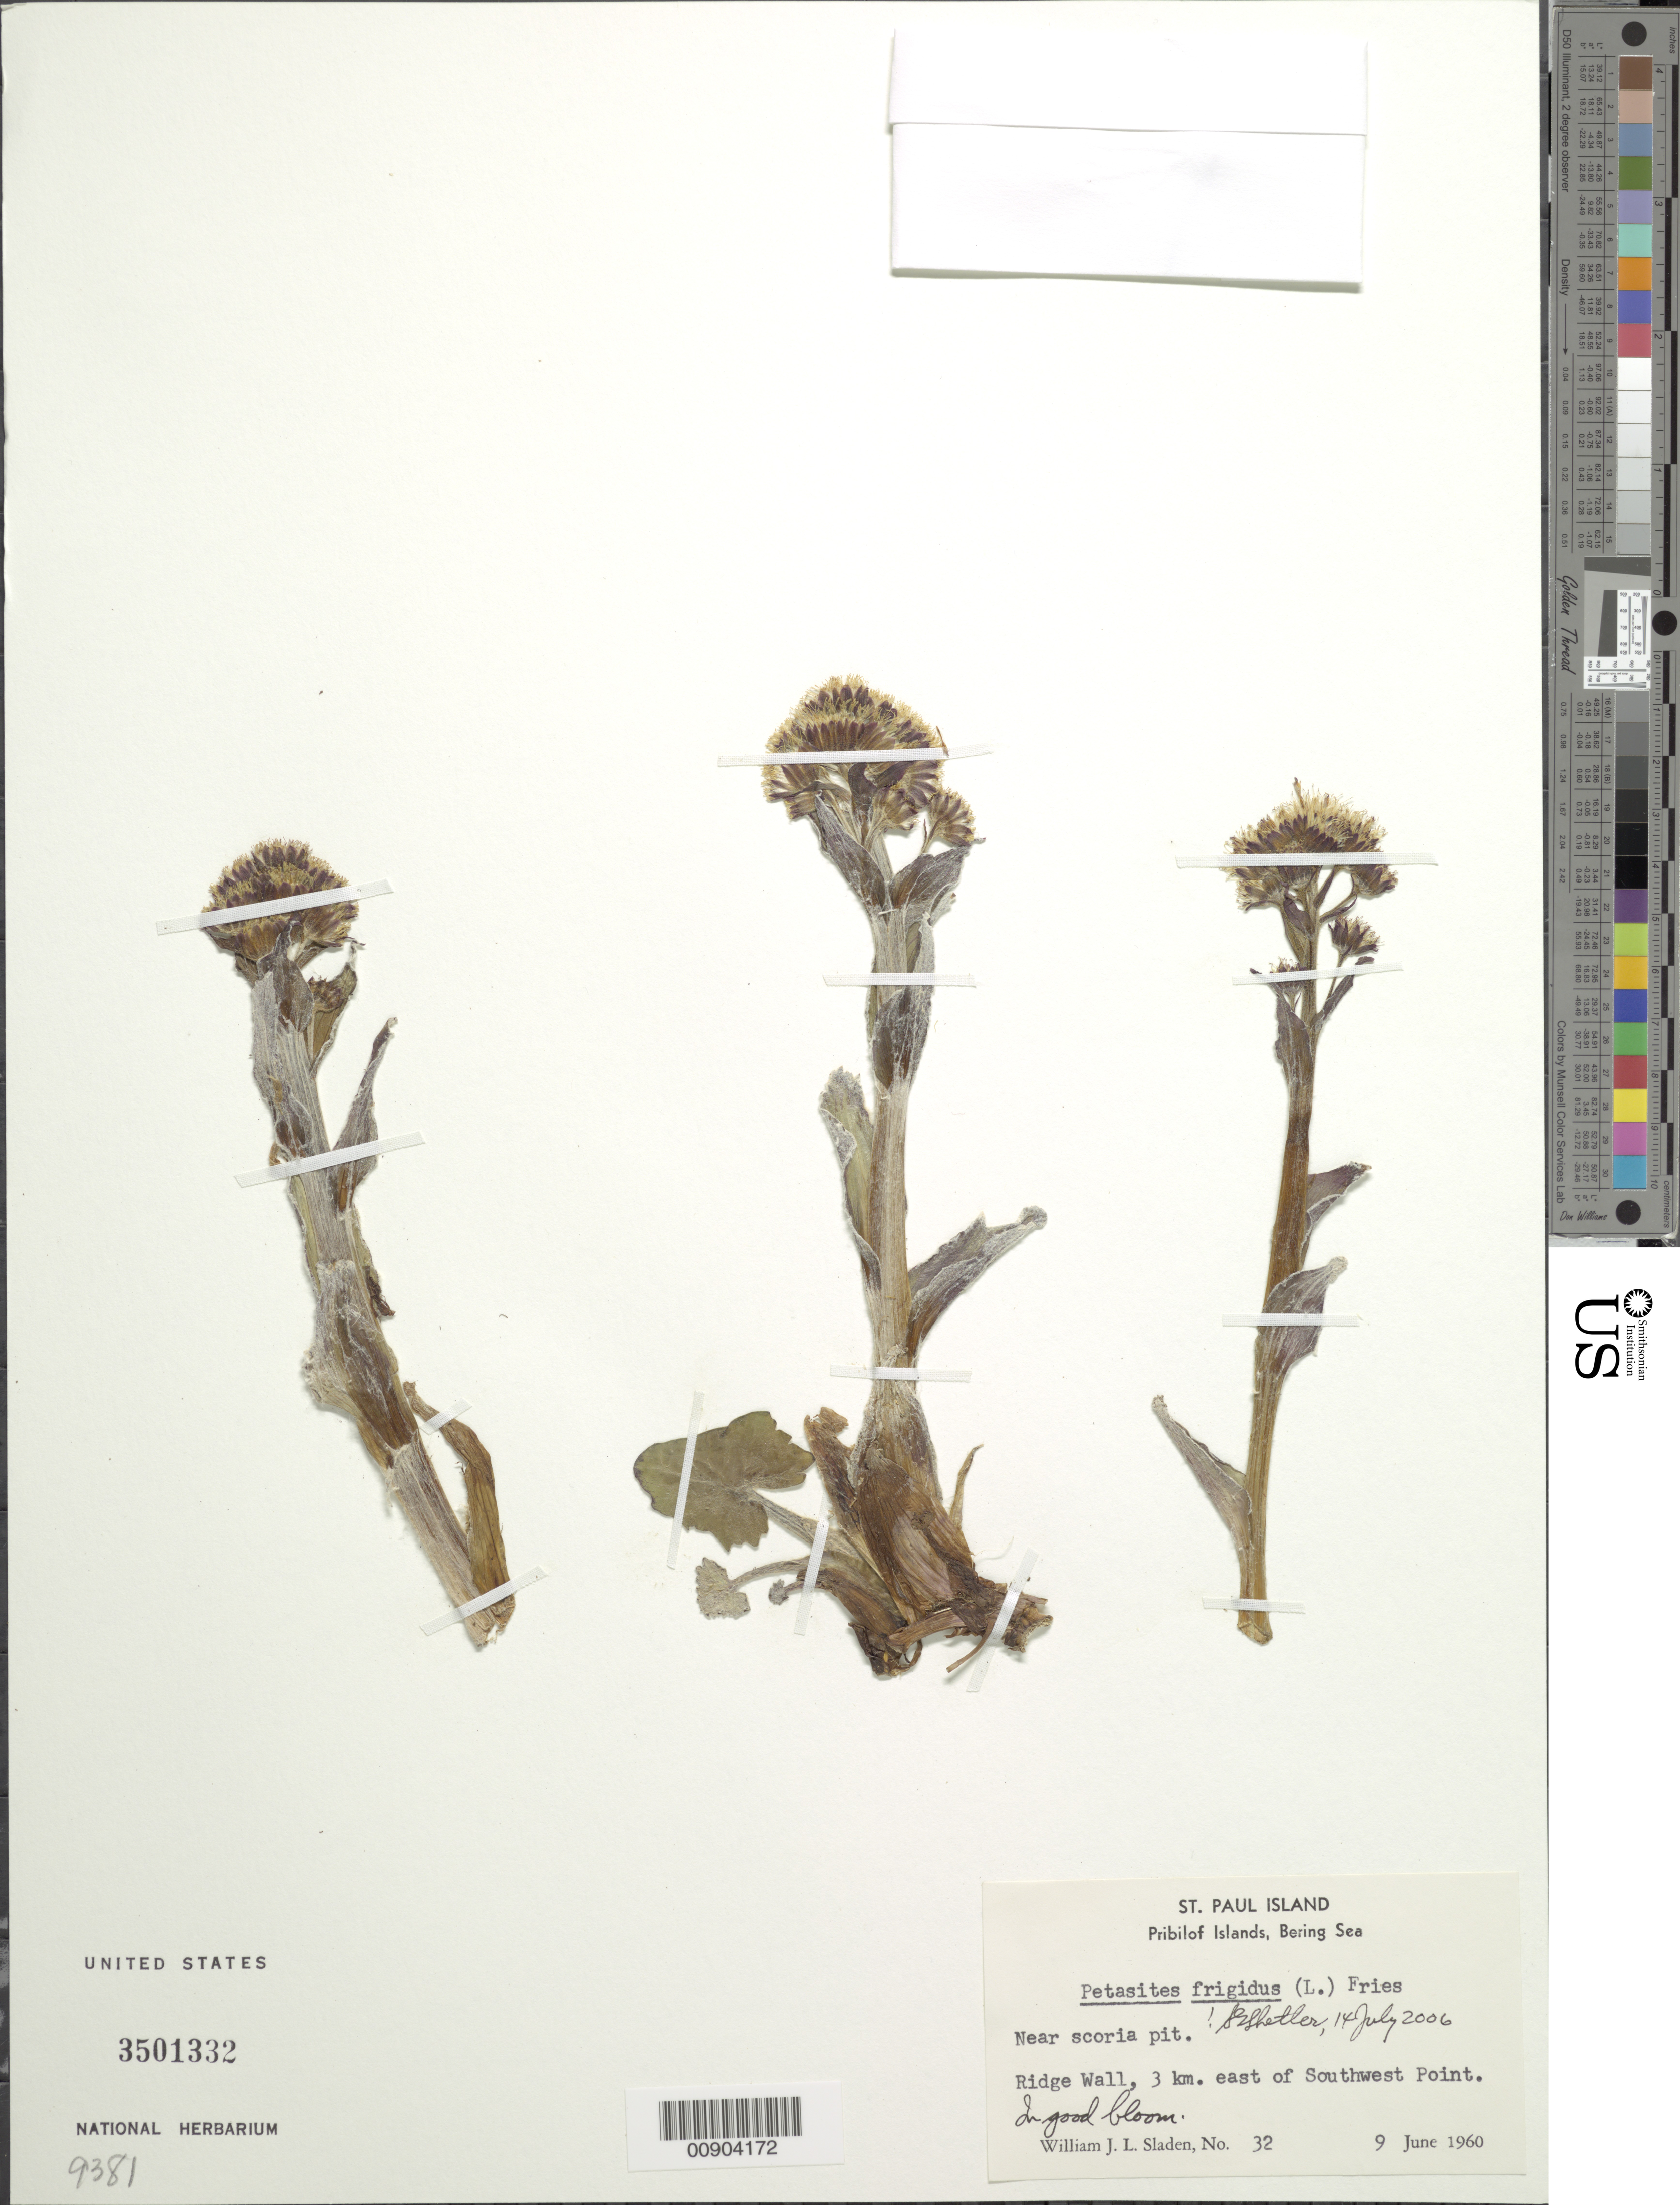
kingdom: Plantae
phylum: Tracheophyta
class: Magnoliopsida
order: Asterales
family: Asteraceae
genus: Petasites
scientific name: Petasites frigidus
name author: (L.) Fr.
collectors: W. Sladen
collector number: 32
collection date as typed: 09 Jun 1960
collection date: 1960-06-09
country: United States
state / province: Alaska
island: St. Paul Island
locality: Ridge Wall, 3 km. east of Southwest Point., Bering Sea, Pribilof Islands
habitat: Near scoria pit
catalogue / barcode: US 3501332